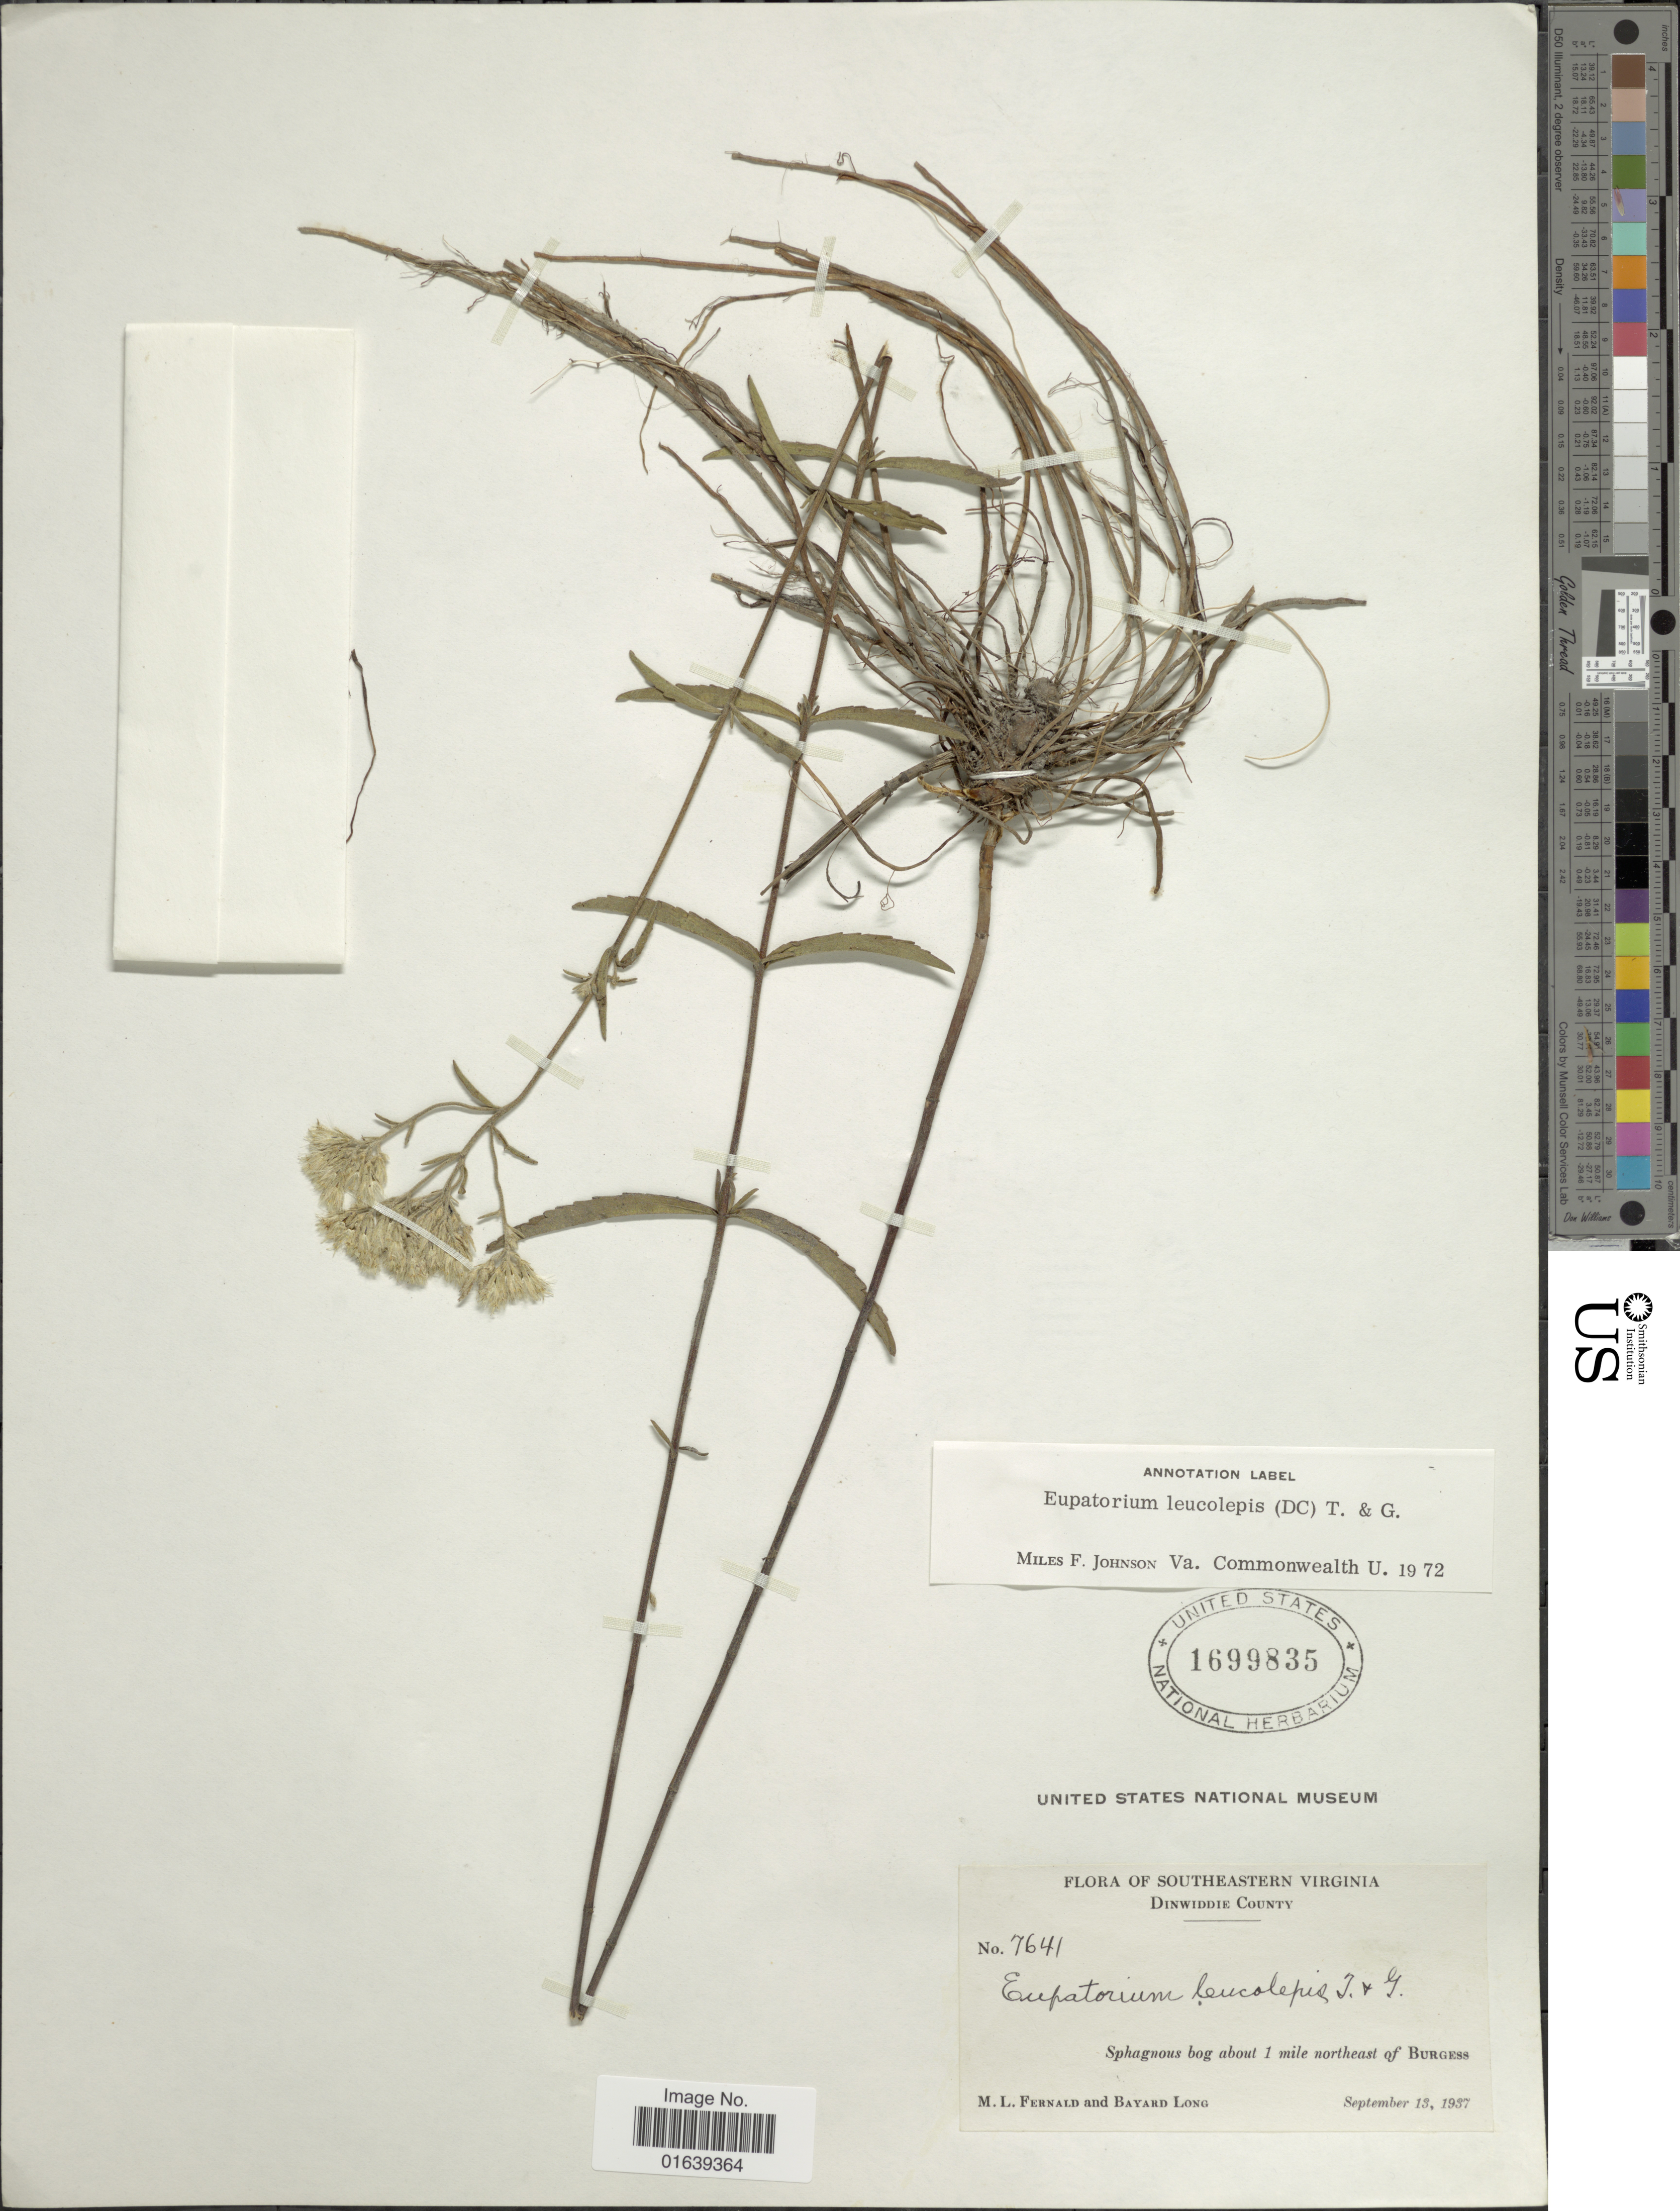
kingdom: Plantae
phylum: Tracheophyta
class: Magnoliopsida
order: Asterales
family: Asteraceae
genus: Eupatorium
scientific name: Eupatorium leucolepis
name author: (DC.) Torr. & A. Gray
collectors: M. L. Fernald & B. Long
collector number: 7641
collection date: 1937-09-13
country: United States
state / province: Virginia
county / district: Dinwiddie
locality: Southeastern Virginia. Dinwiddie County. Sphagnous bog about 1 mile northeast of Burgess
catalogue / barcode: US 1699835